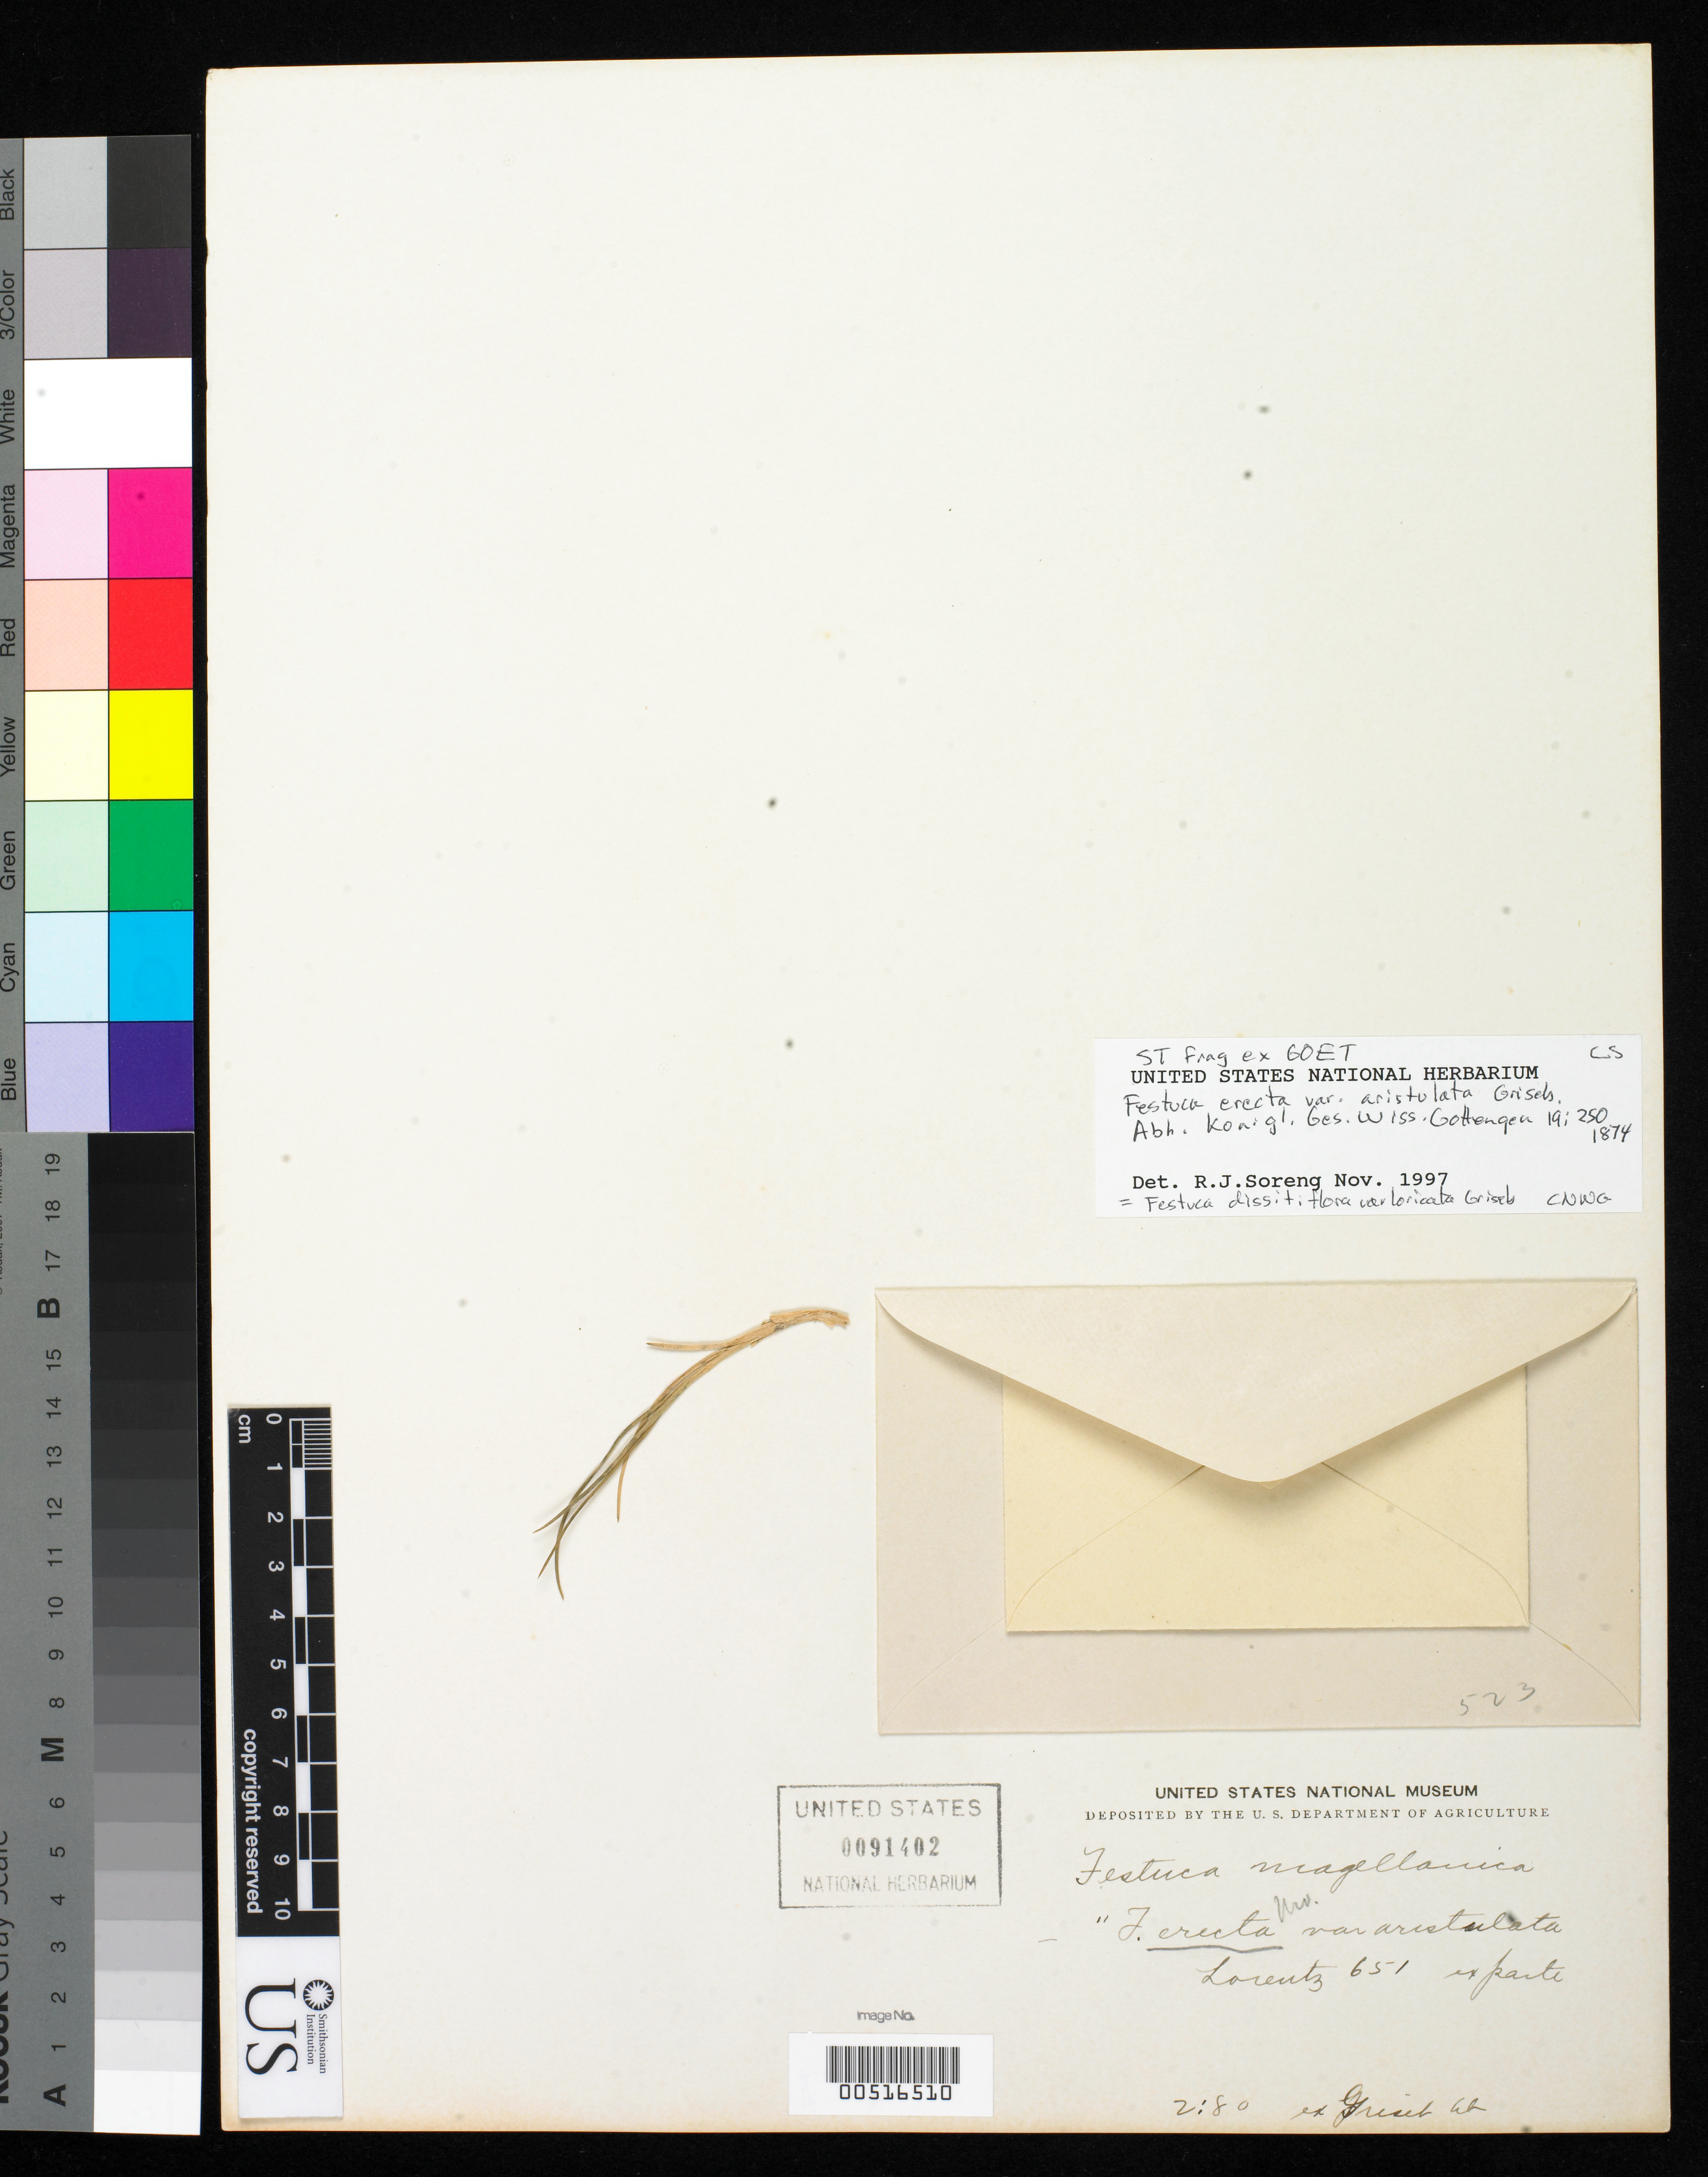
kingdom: Plantae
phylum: Tracheophyta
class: Liliopsida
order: Poales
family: Poaceae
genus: Festuca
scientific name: Festuca erecta var. aristulata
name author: Griseb.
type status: Type Fragment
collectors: P. G. Lorentz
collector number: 651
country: Argentina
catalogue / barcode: US 91402